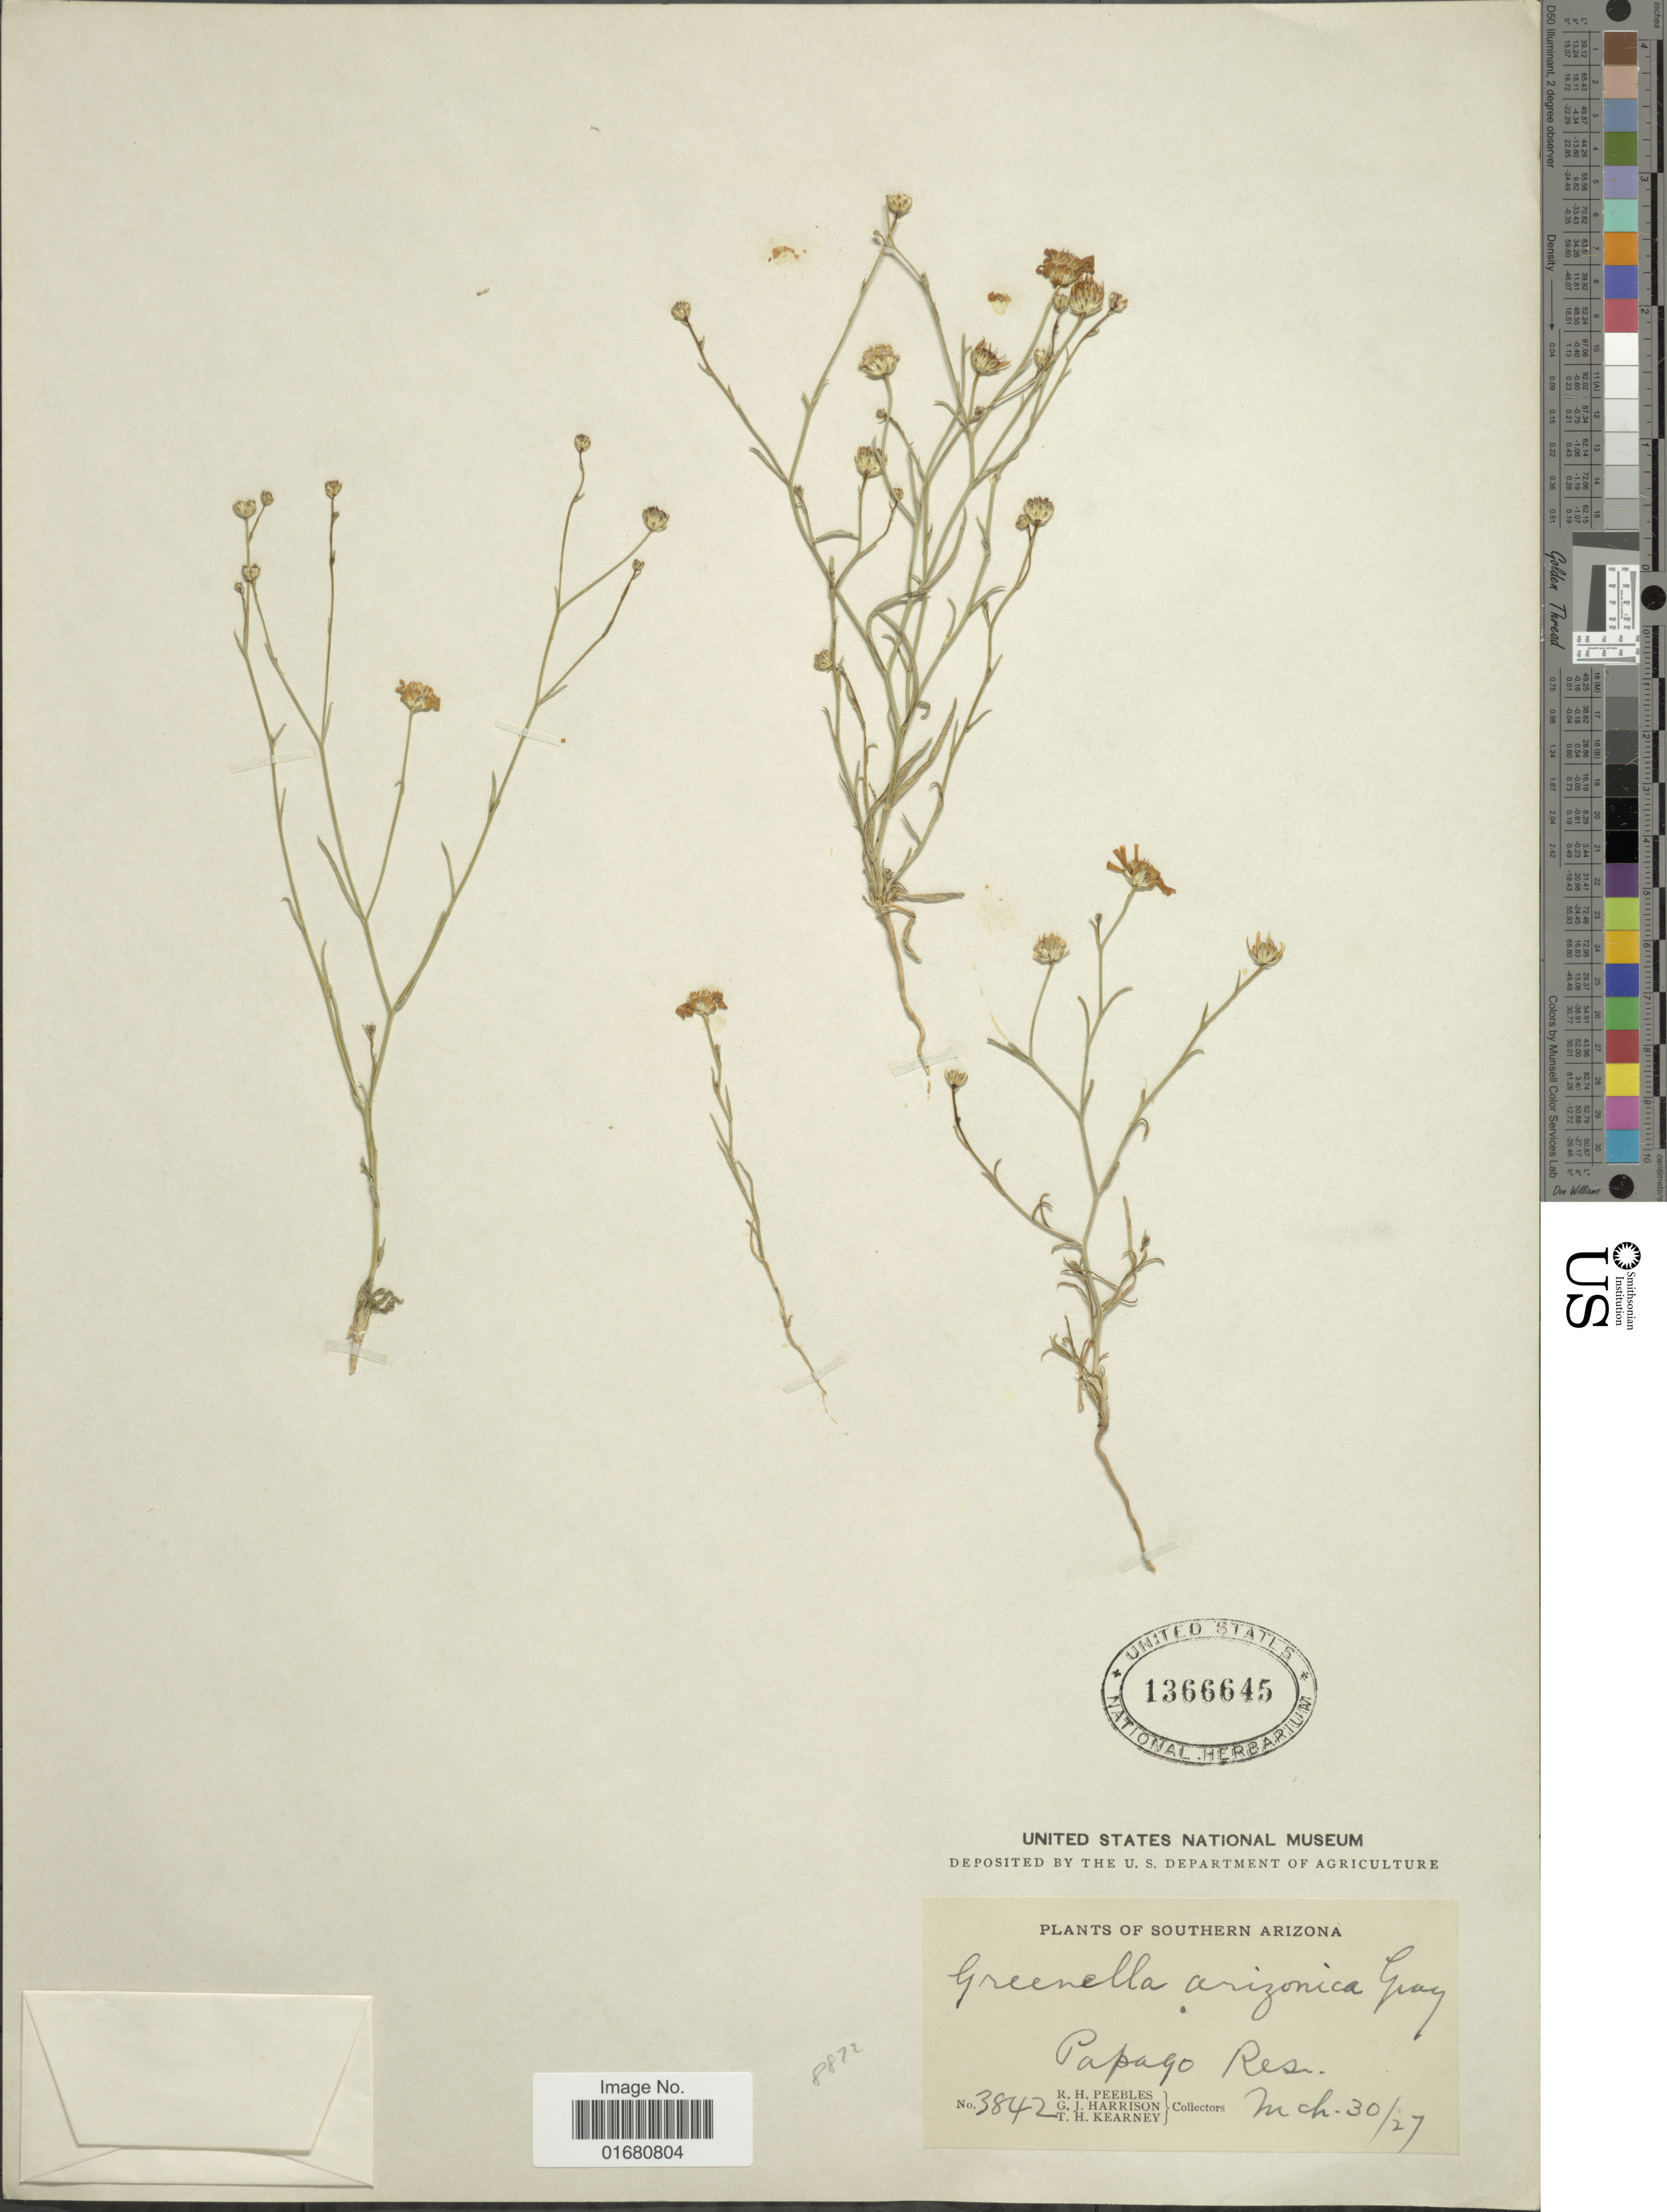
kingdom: Plantae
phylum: Tracheophyta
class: Magnoliopsida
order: Asterales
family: Asteraceae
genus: Gutierrezia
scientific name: Gutierrezia arizonica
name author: (A. Gray) M.A. Lane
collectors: R. H. Peebles, G. J. Harrison & T. H. Kearney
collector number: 3842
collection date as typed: Transcribed d/m/y: 30/3/27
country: United States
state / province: Arizona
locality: Southern Arizona, Papago Res.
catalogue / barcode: US 1366645